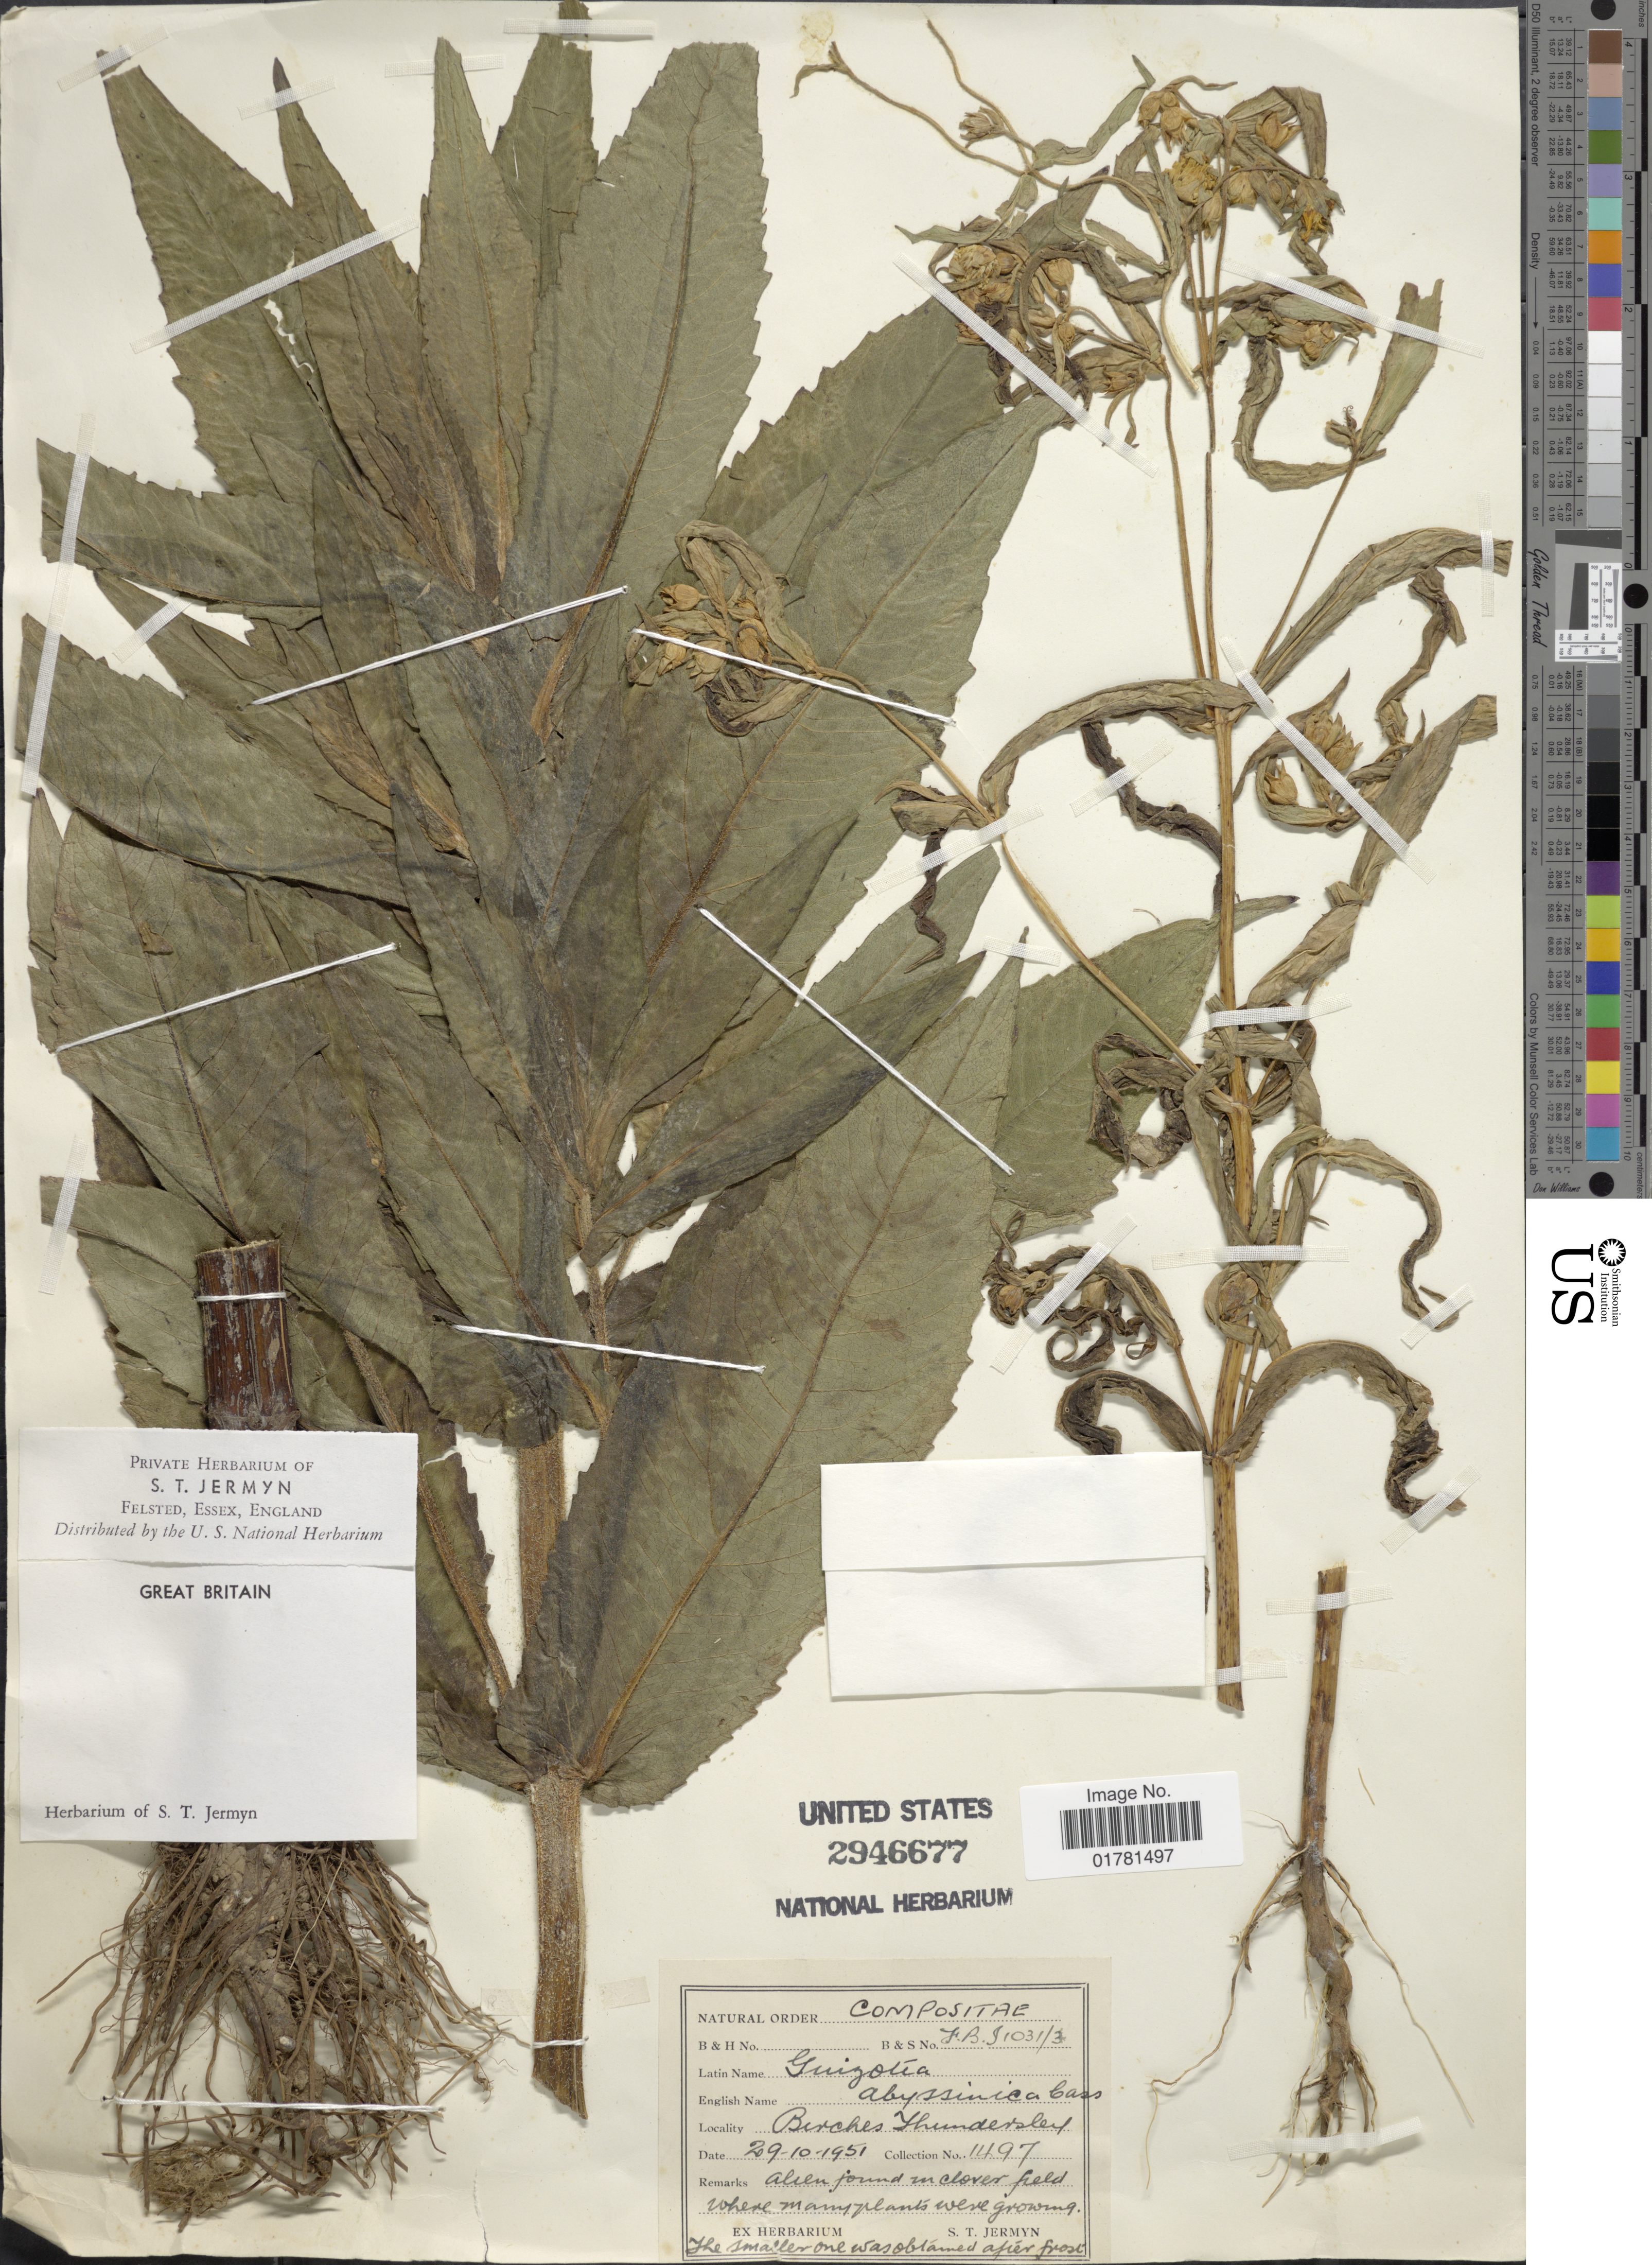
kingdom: Plantae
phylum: Tracheophyta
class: Magnoliopsida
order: Asterales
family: Asteraceae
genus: Guizotia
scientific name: Guizotia abyssinica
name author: (L. f.) Cass.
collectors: S. Jermyn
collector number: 1497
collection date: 1951-10-29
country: United Kingdom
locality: Berches Thunders [illegible text]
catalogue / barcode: US 2946677